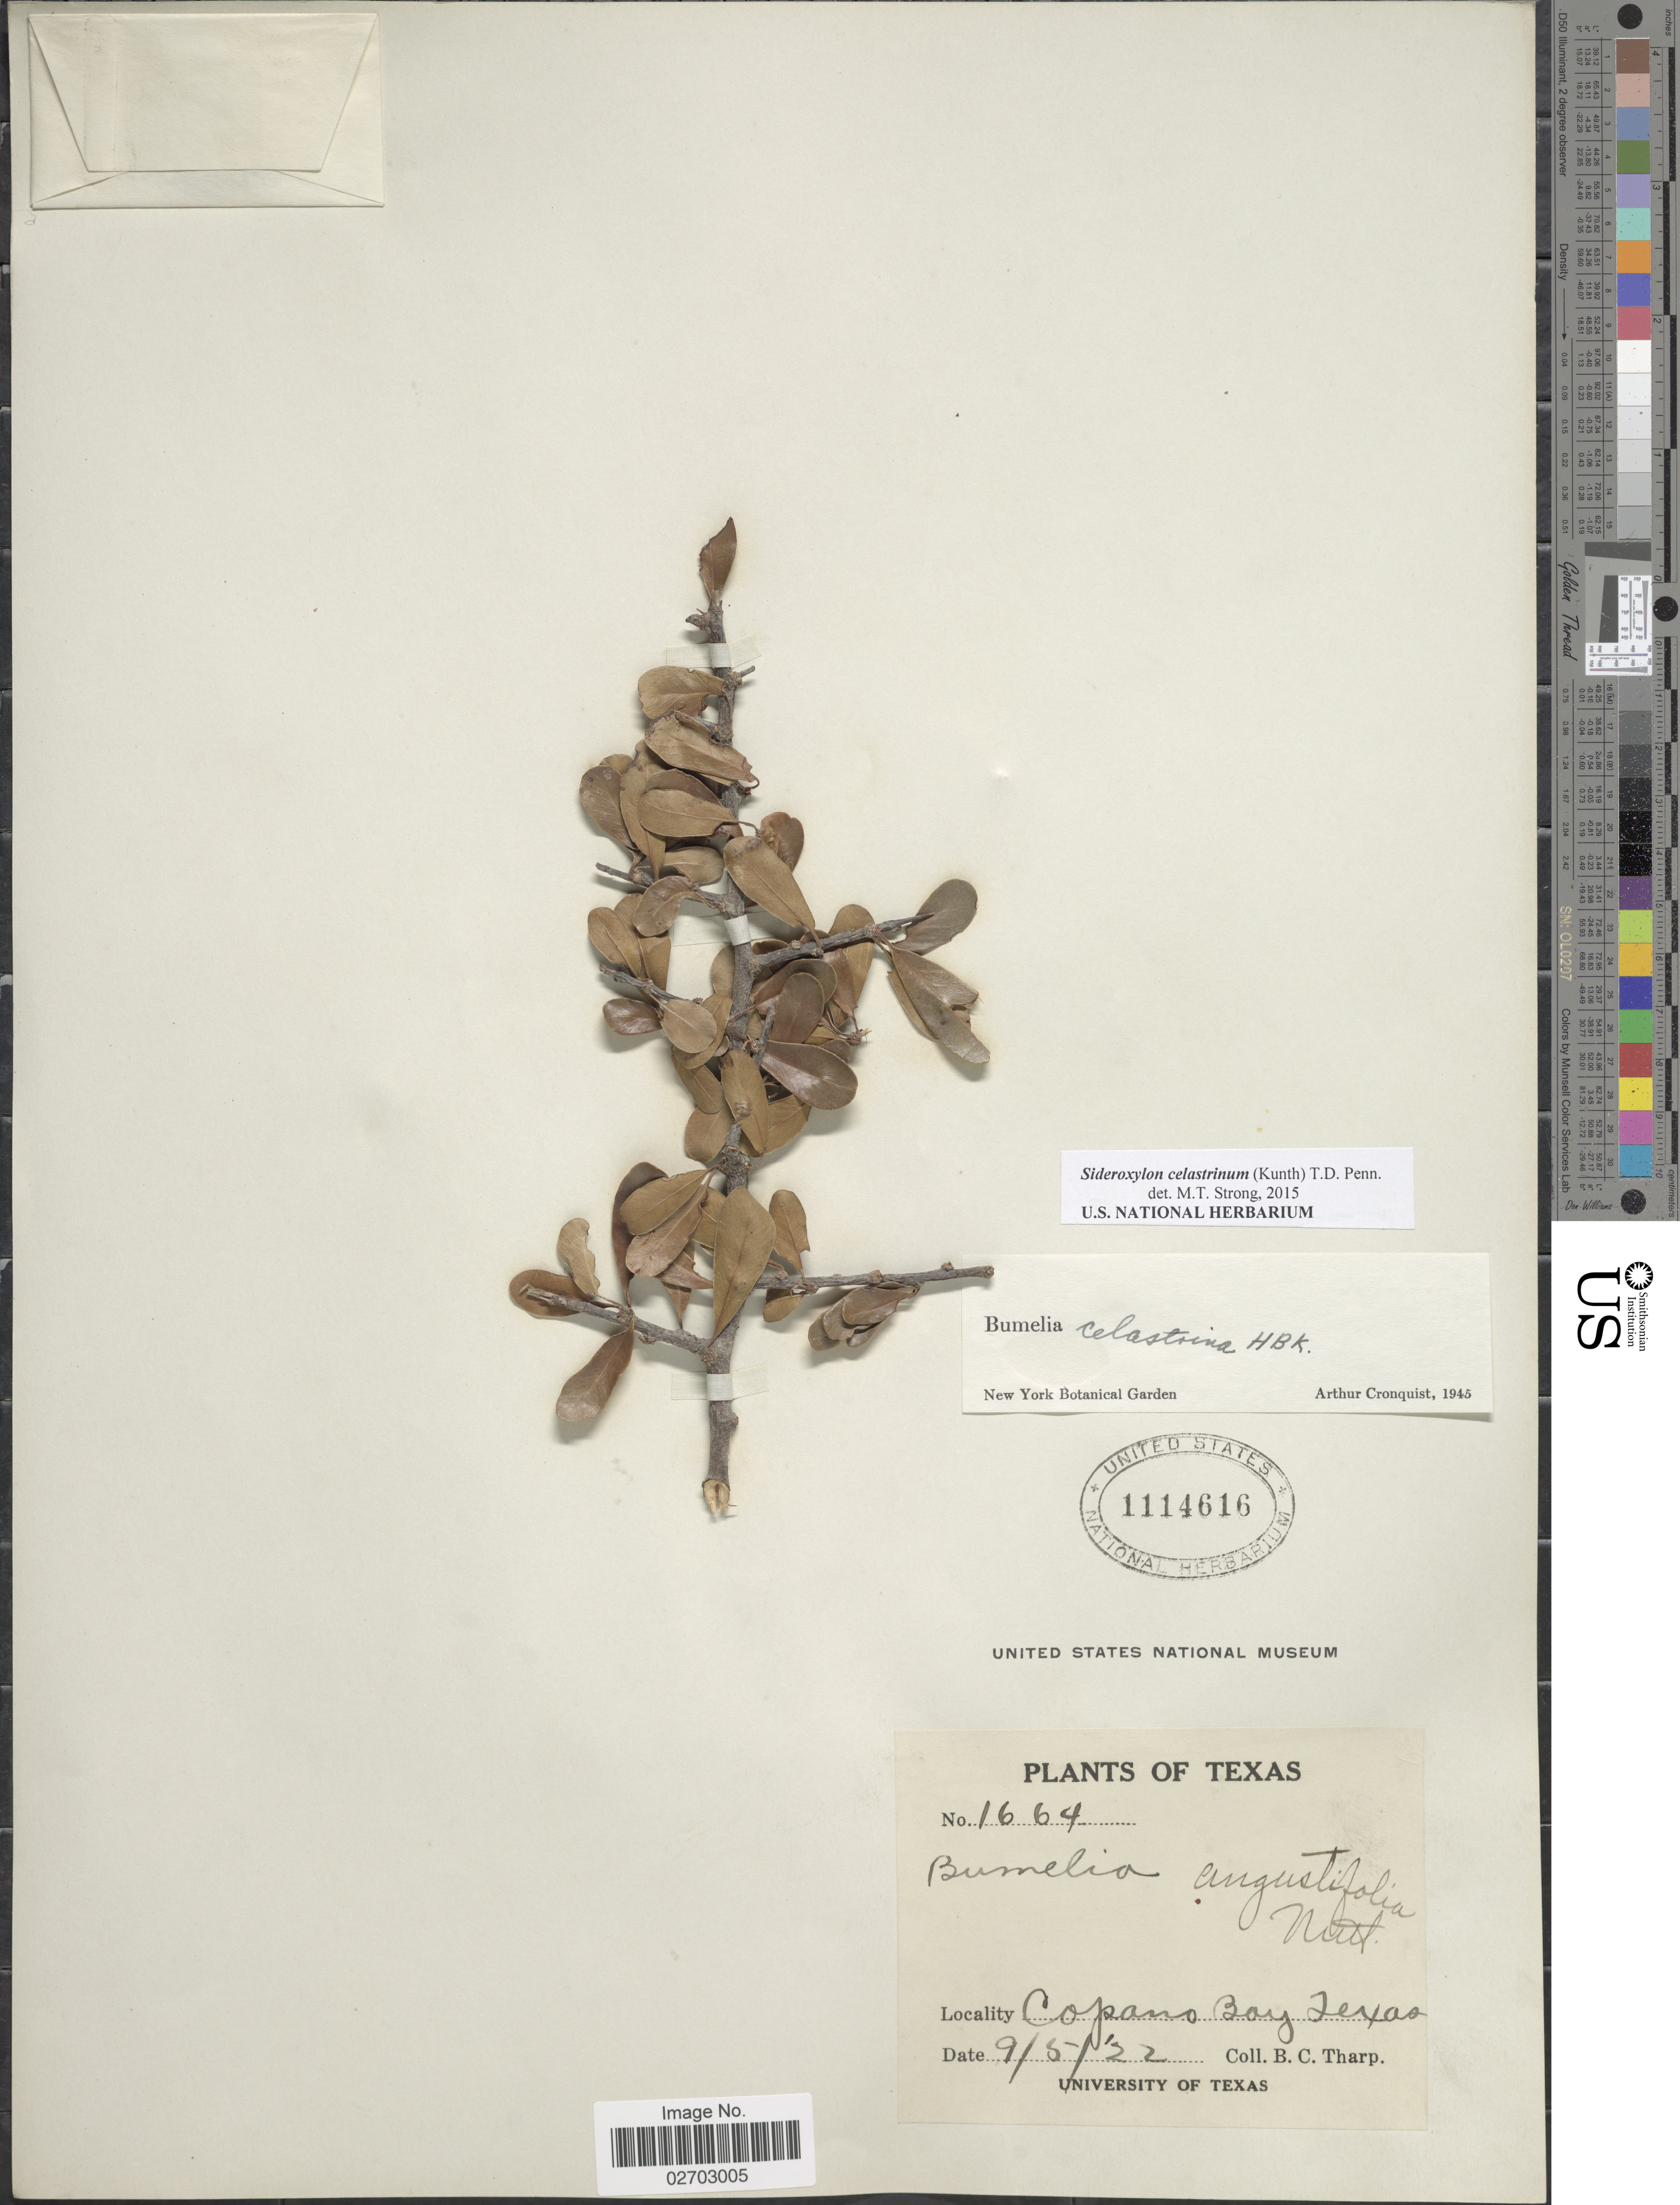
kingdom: Plantae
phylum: Tracheophyta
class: Magnoliopsida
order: Ericales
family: Sapotaceae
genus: Sideroxylon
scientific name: Sideroxylon celastrinum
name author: (Kunth) T.D. Penn.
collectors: B. C. Tharp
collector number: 1664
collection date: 1922-05-09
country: United States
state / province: Texas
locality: Copano Bay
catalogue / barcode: US 1114616